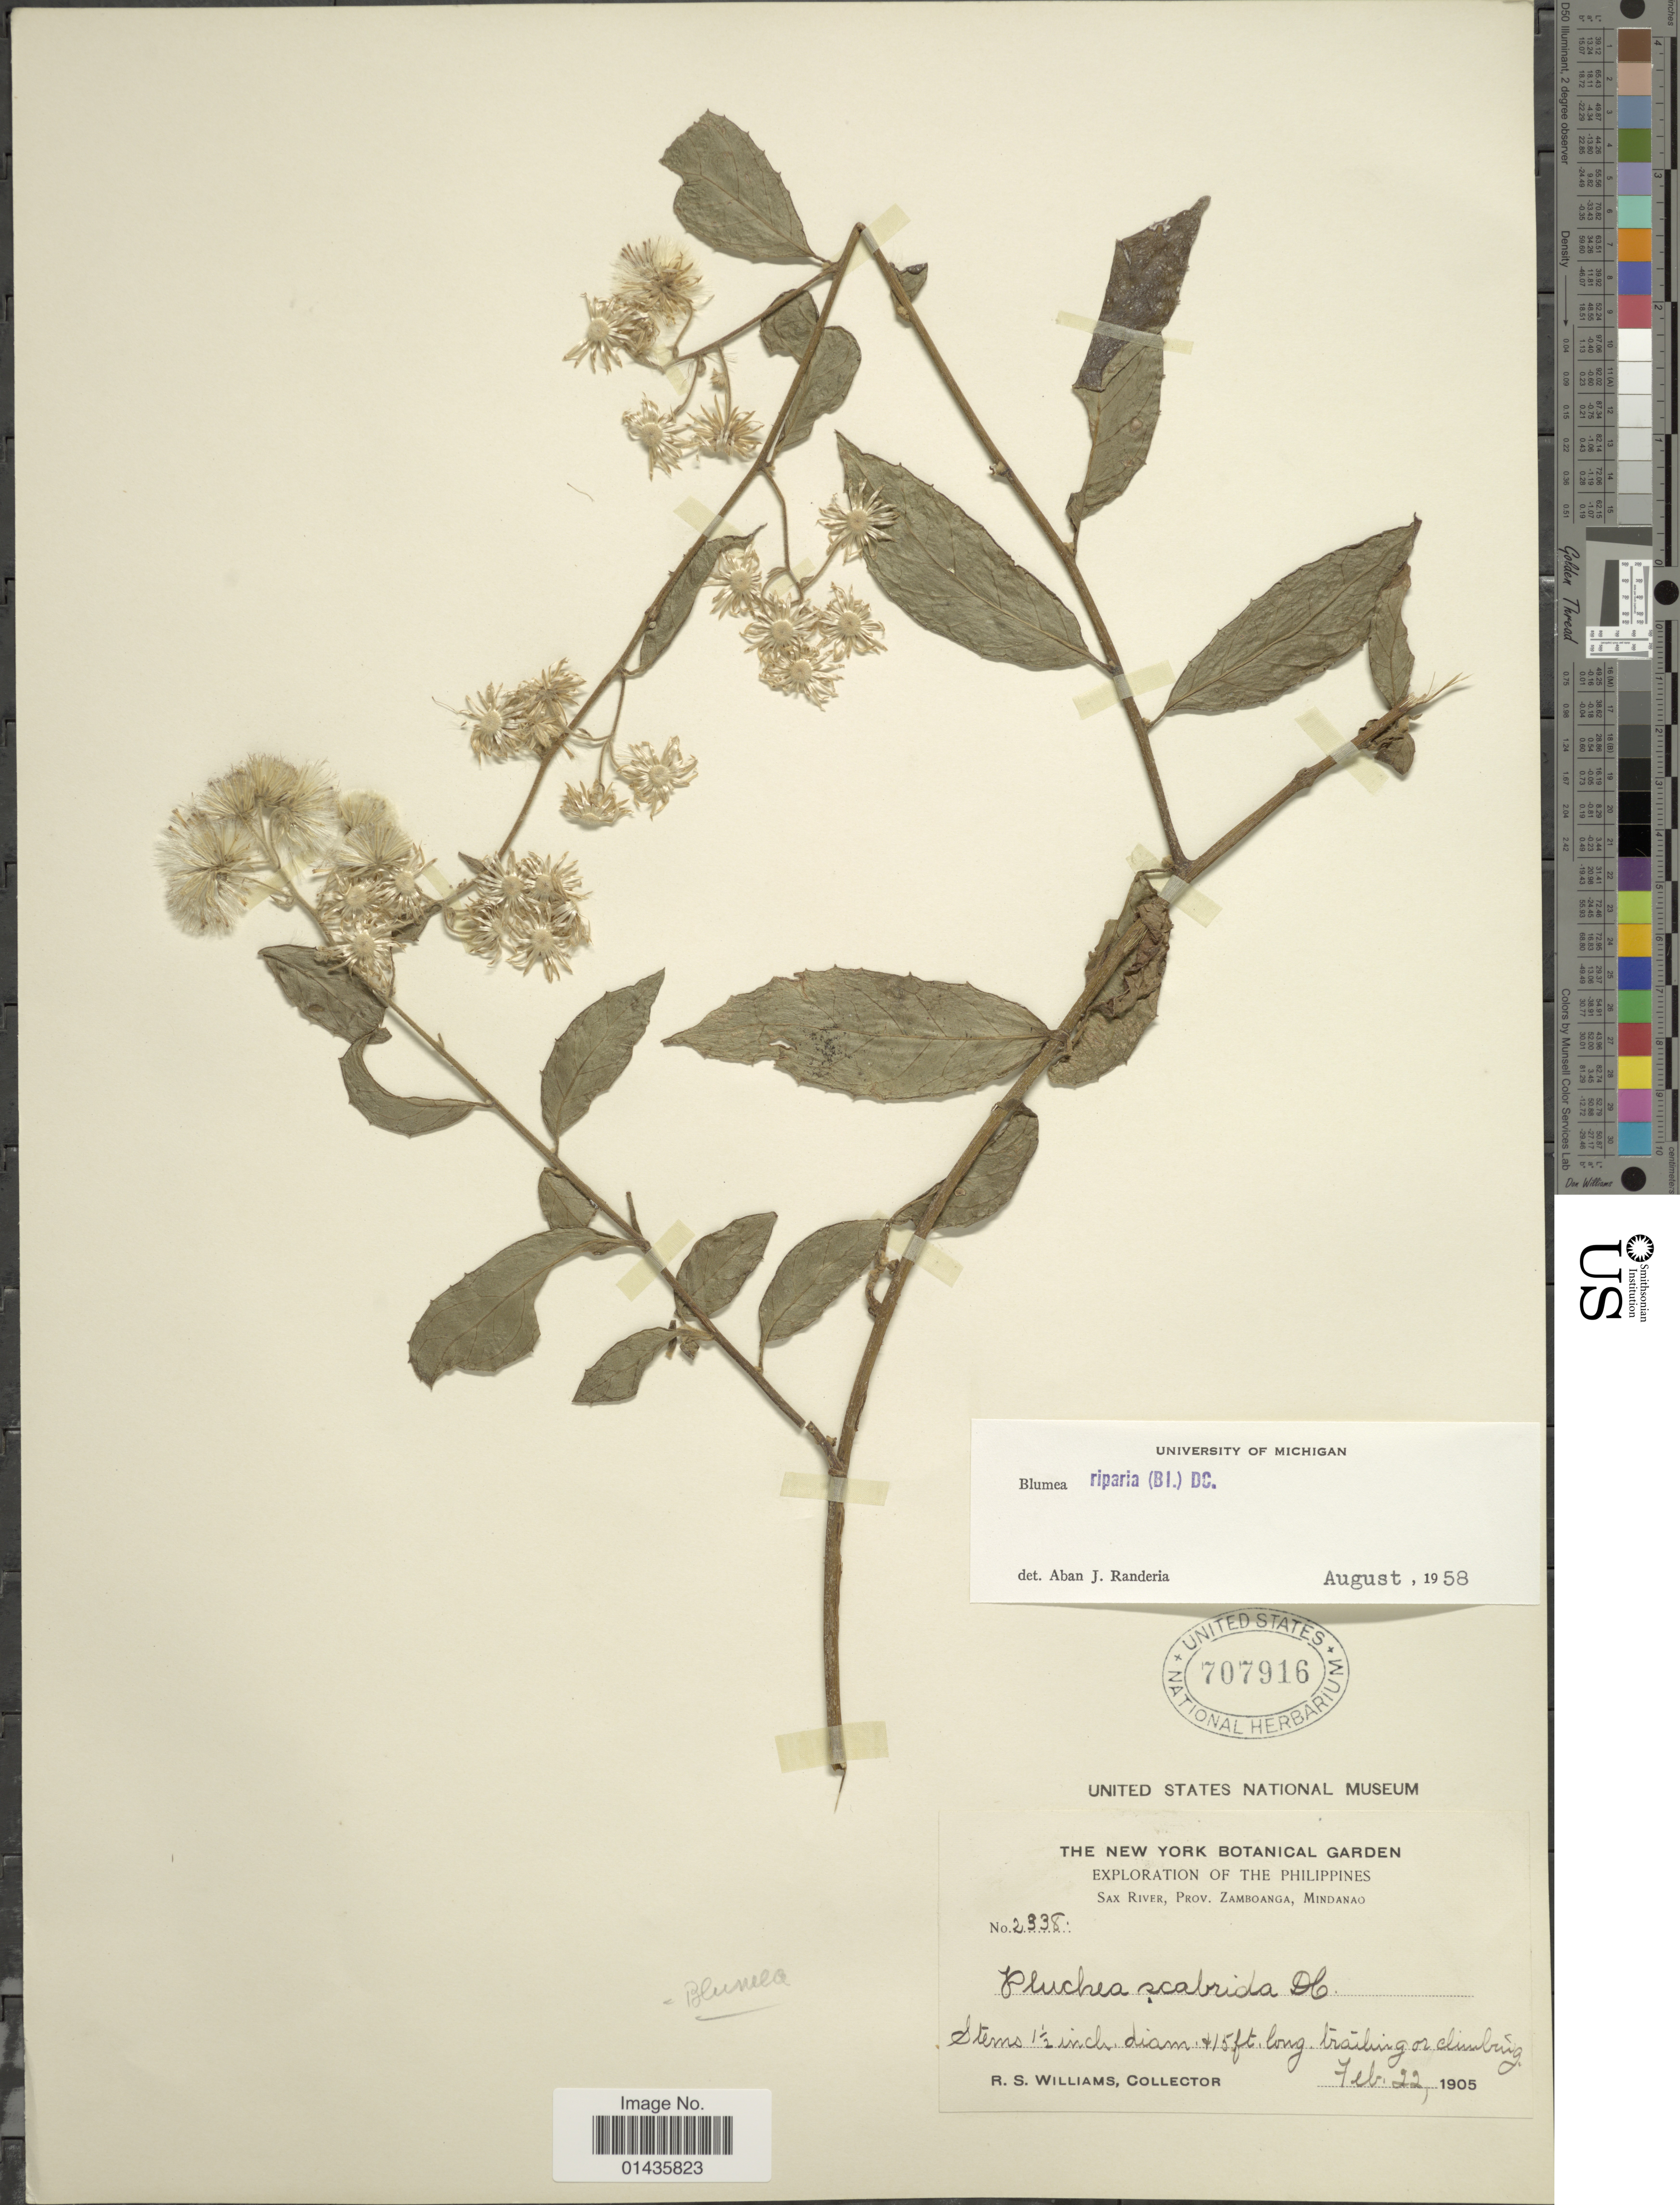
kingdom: Plantae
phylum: Tracheophyta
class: Magnoliopsida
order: Asterales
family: Asteraceae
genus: Blumea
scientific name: Blumea riparia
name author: (Blume) DC.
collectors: R. S. Williams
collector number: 2338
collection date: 1905-02-22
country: Philippines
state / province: Zamboanga Peninsula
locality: Sax River, Prov. Zamboanga, Mindanao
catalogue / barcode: US 707916